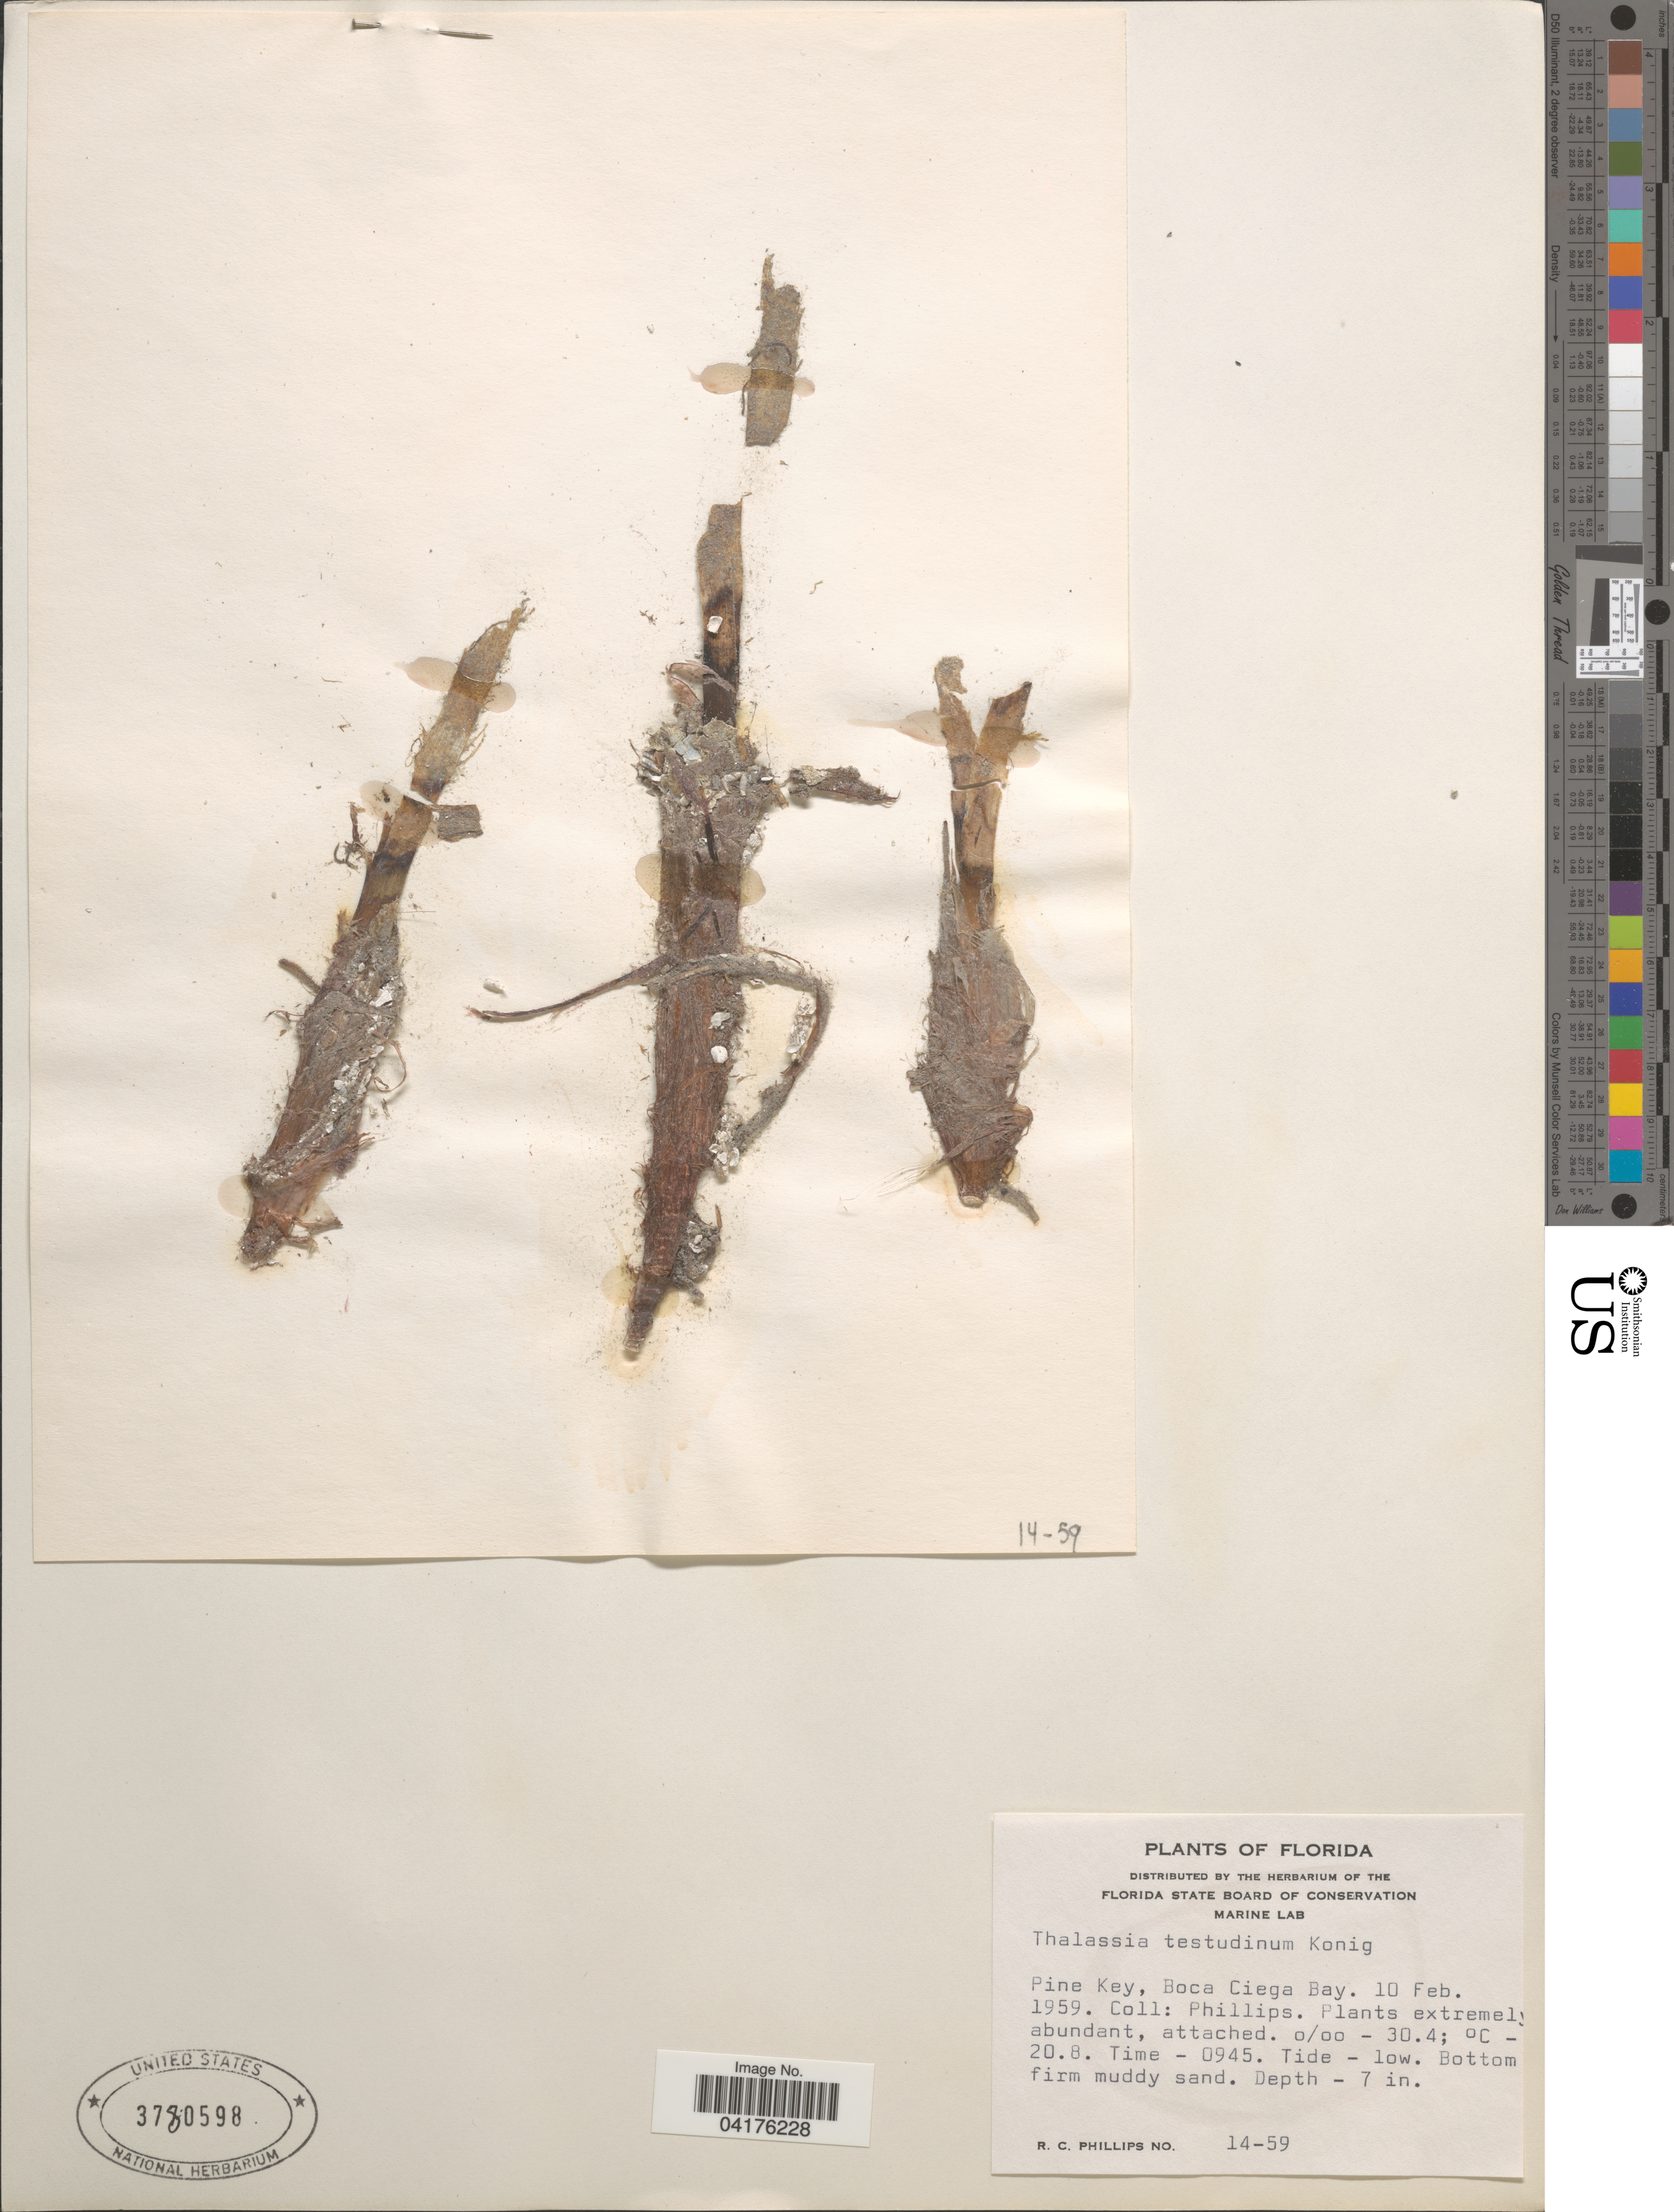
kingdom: Plantae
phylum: Tracheophyta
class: Liliopsida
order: Alismatales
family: Hydrocharitaceae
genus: Thalassia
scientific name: Thalassia testudinum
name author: Banks & Sol. ex K.D. Koenig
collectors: R. C. Phillips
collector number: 14-59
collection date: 1959-02-10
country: United States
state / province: Florida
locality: Pine Key, Boca Ciega Bay.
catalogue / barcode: US 3780598